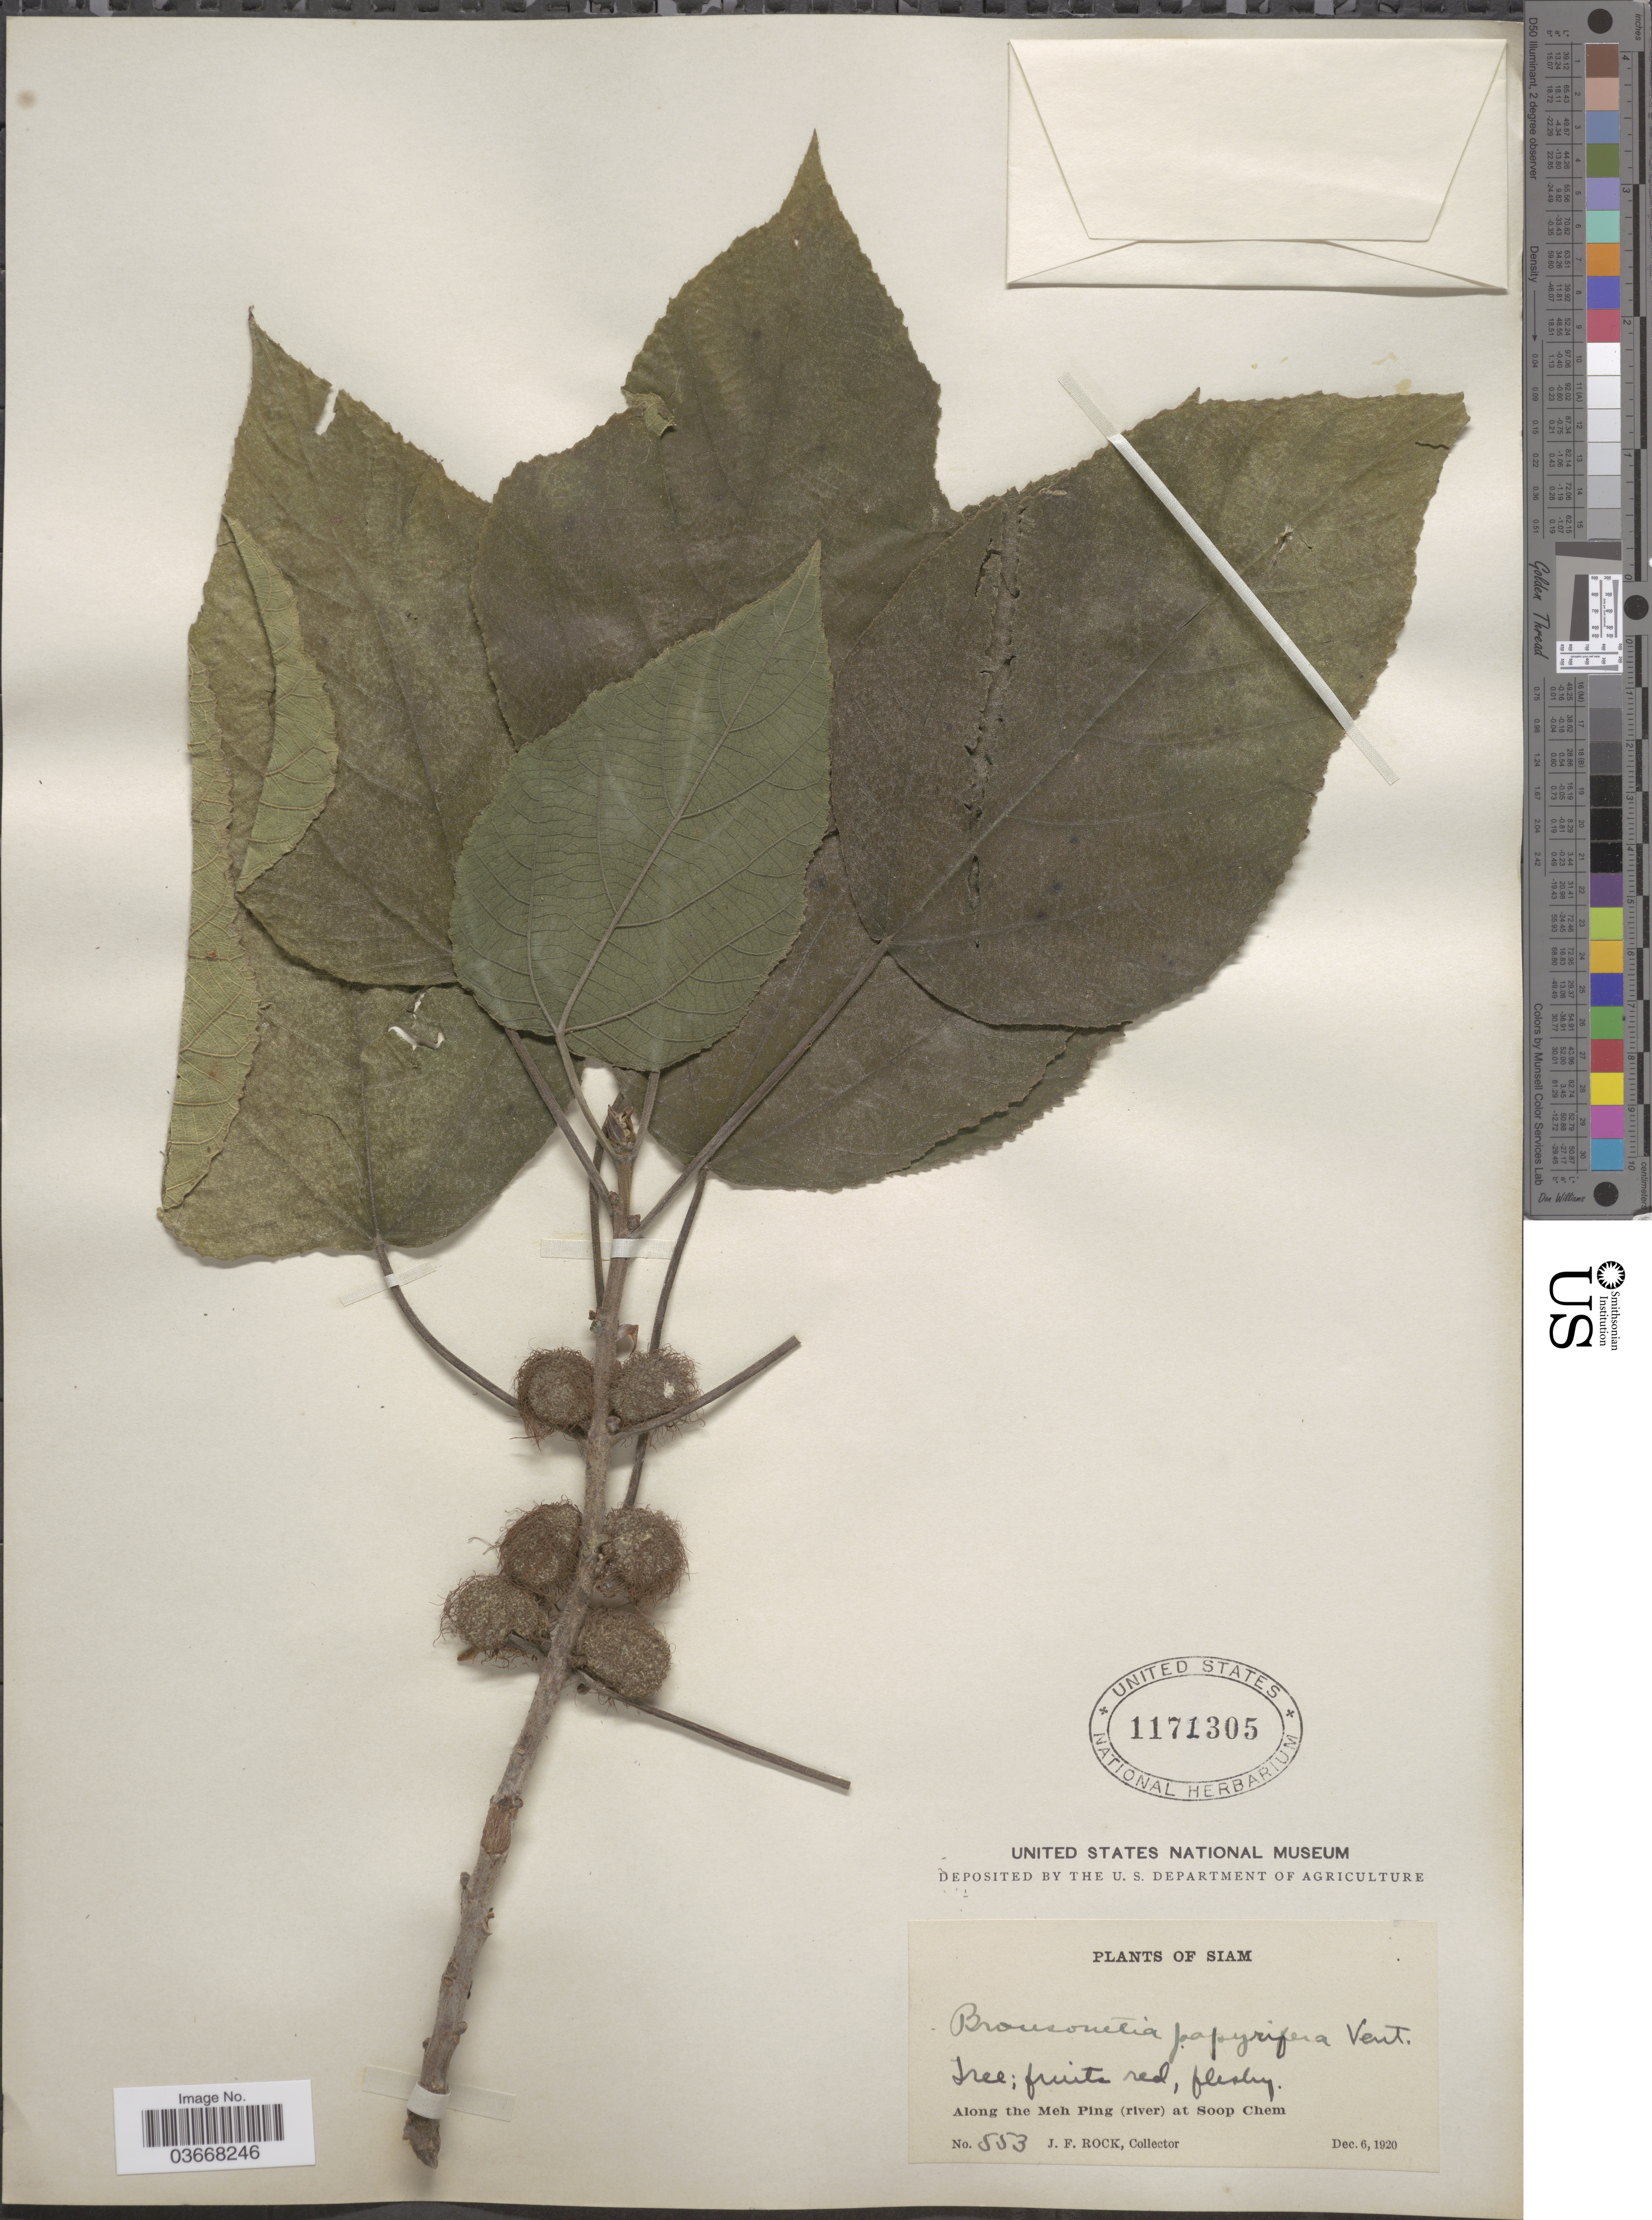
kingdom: Plantae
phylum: Tracheophyta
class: Magnoliopsida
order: Rosales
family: Moraceae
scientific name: Broussoneta papyrifera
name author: (L.) L'Hér. ex Vent.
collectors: J. Rock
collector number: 553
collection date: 1920-12-06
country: Thailand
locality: Along the Meh Ping (river) at Soop Chem.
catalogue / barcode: US 1171305